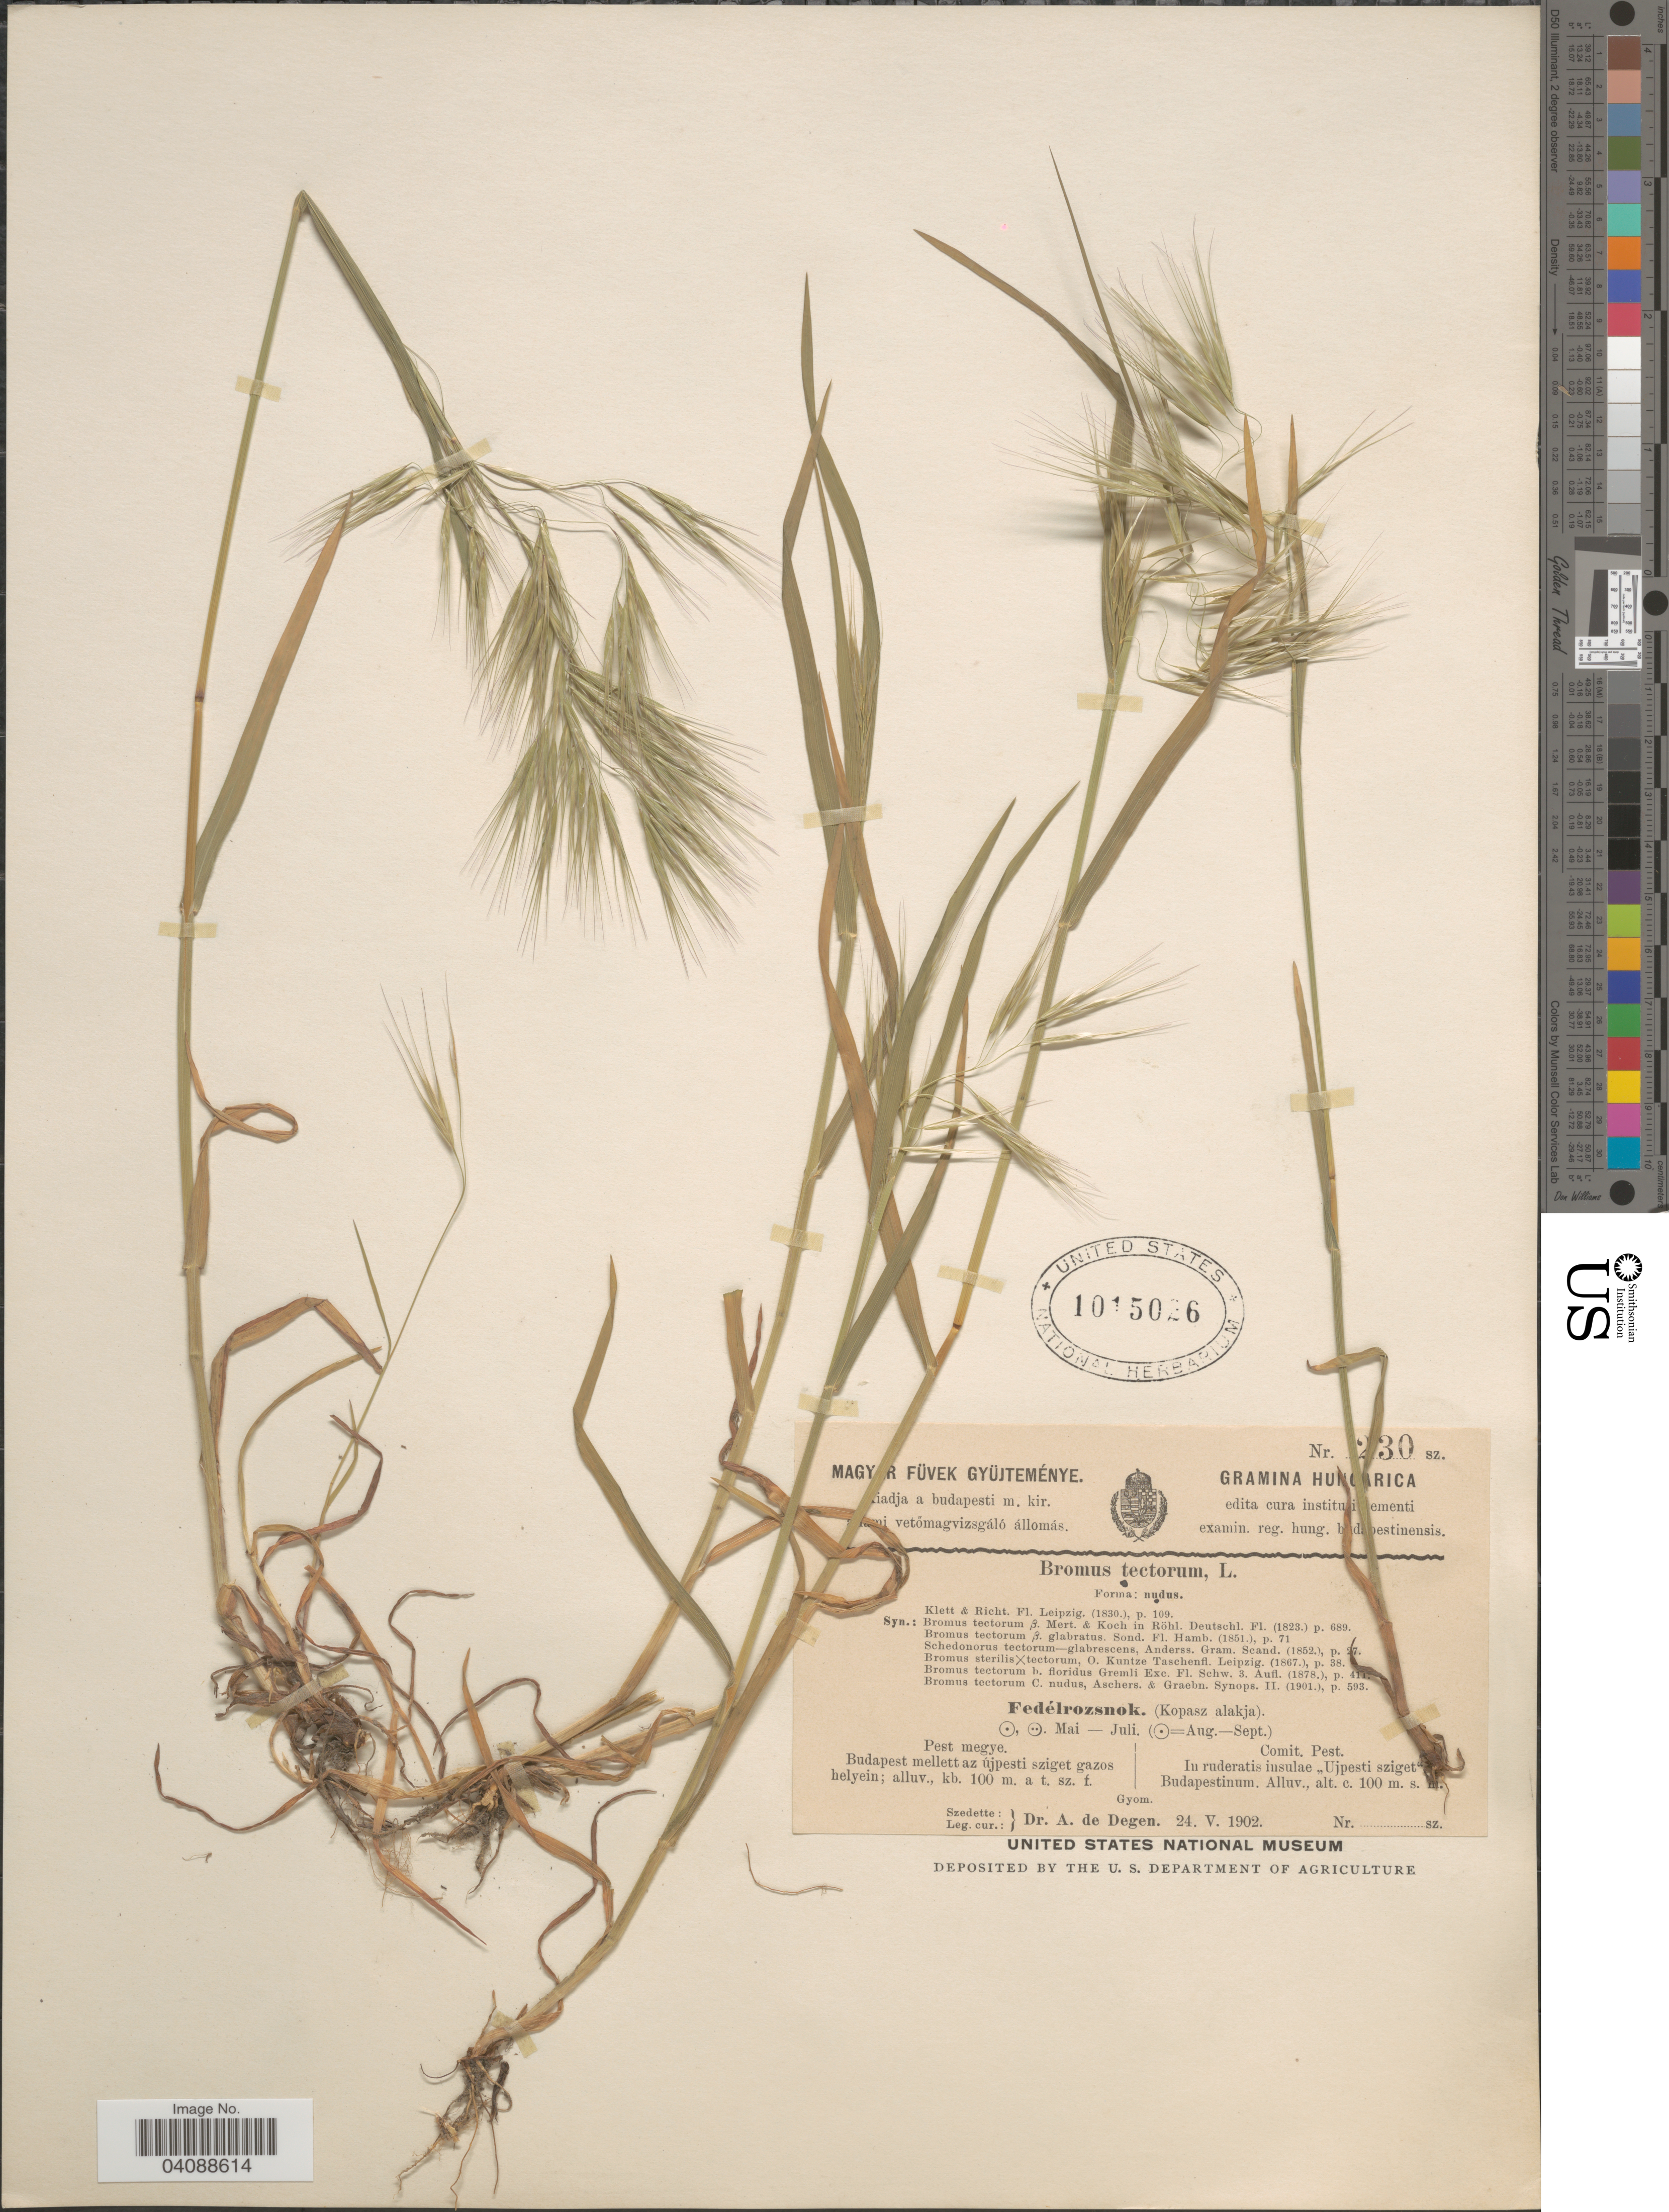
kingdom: Plantae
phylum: Tracheophyta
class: Liliopsida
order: Poales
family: Poaceae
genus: Bromus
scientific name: Bromus tectorum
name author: L.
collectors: A. Degen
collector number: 230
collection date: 1902-05-24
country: Hungary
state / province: Pest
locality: Hungarica. Comit. Pest. In ruderatis insulae "Ujpesti sziget" [illegible text] Budapestinum. Alluv.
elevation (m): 100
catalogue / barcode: US 1015026